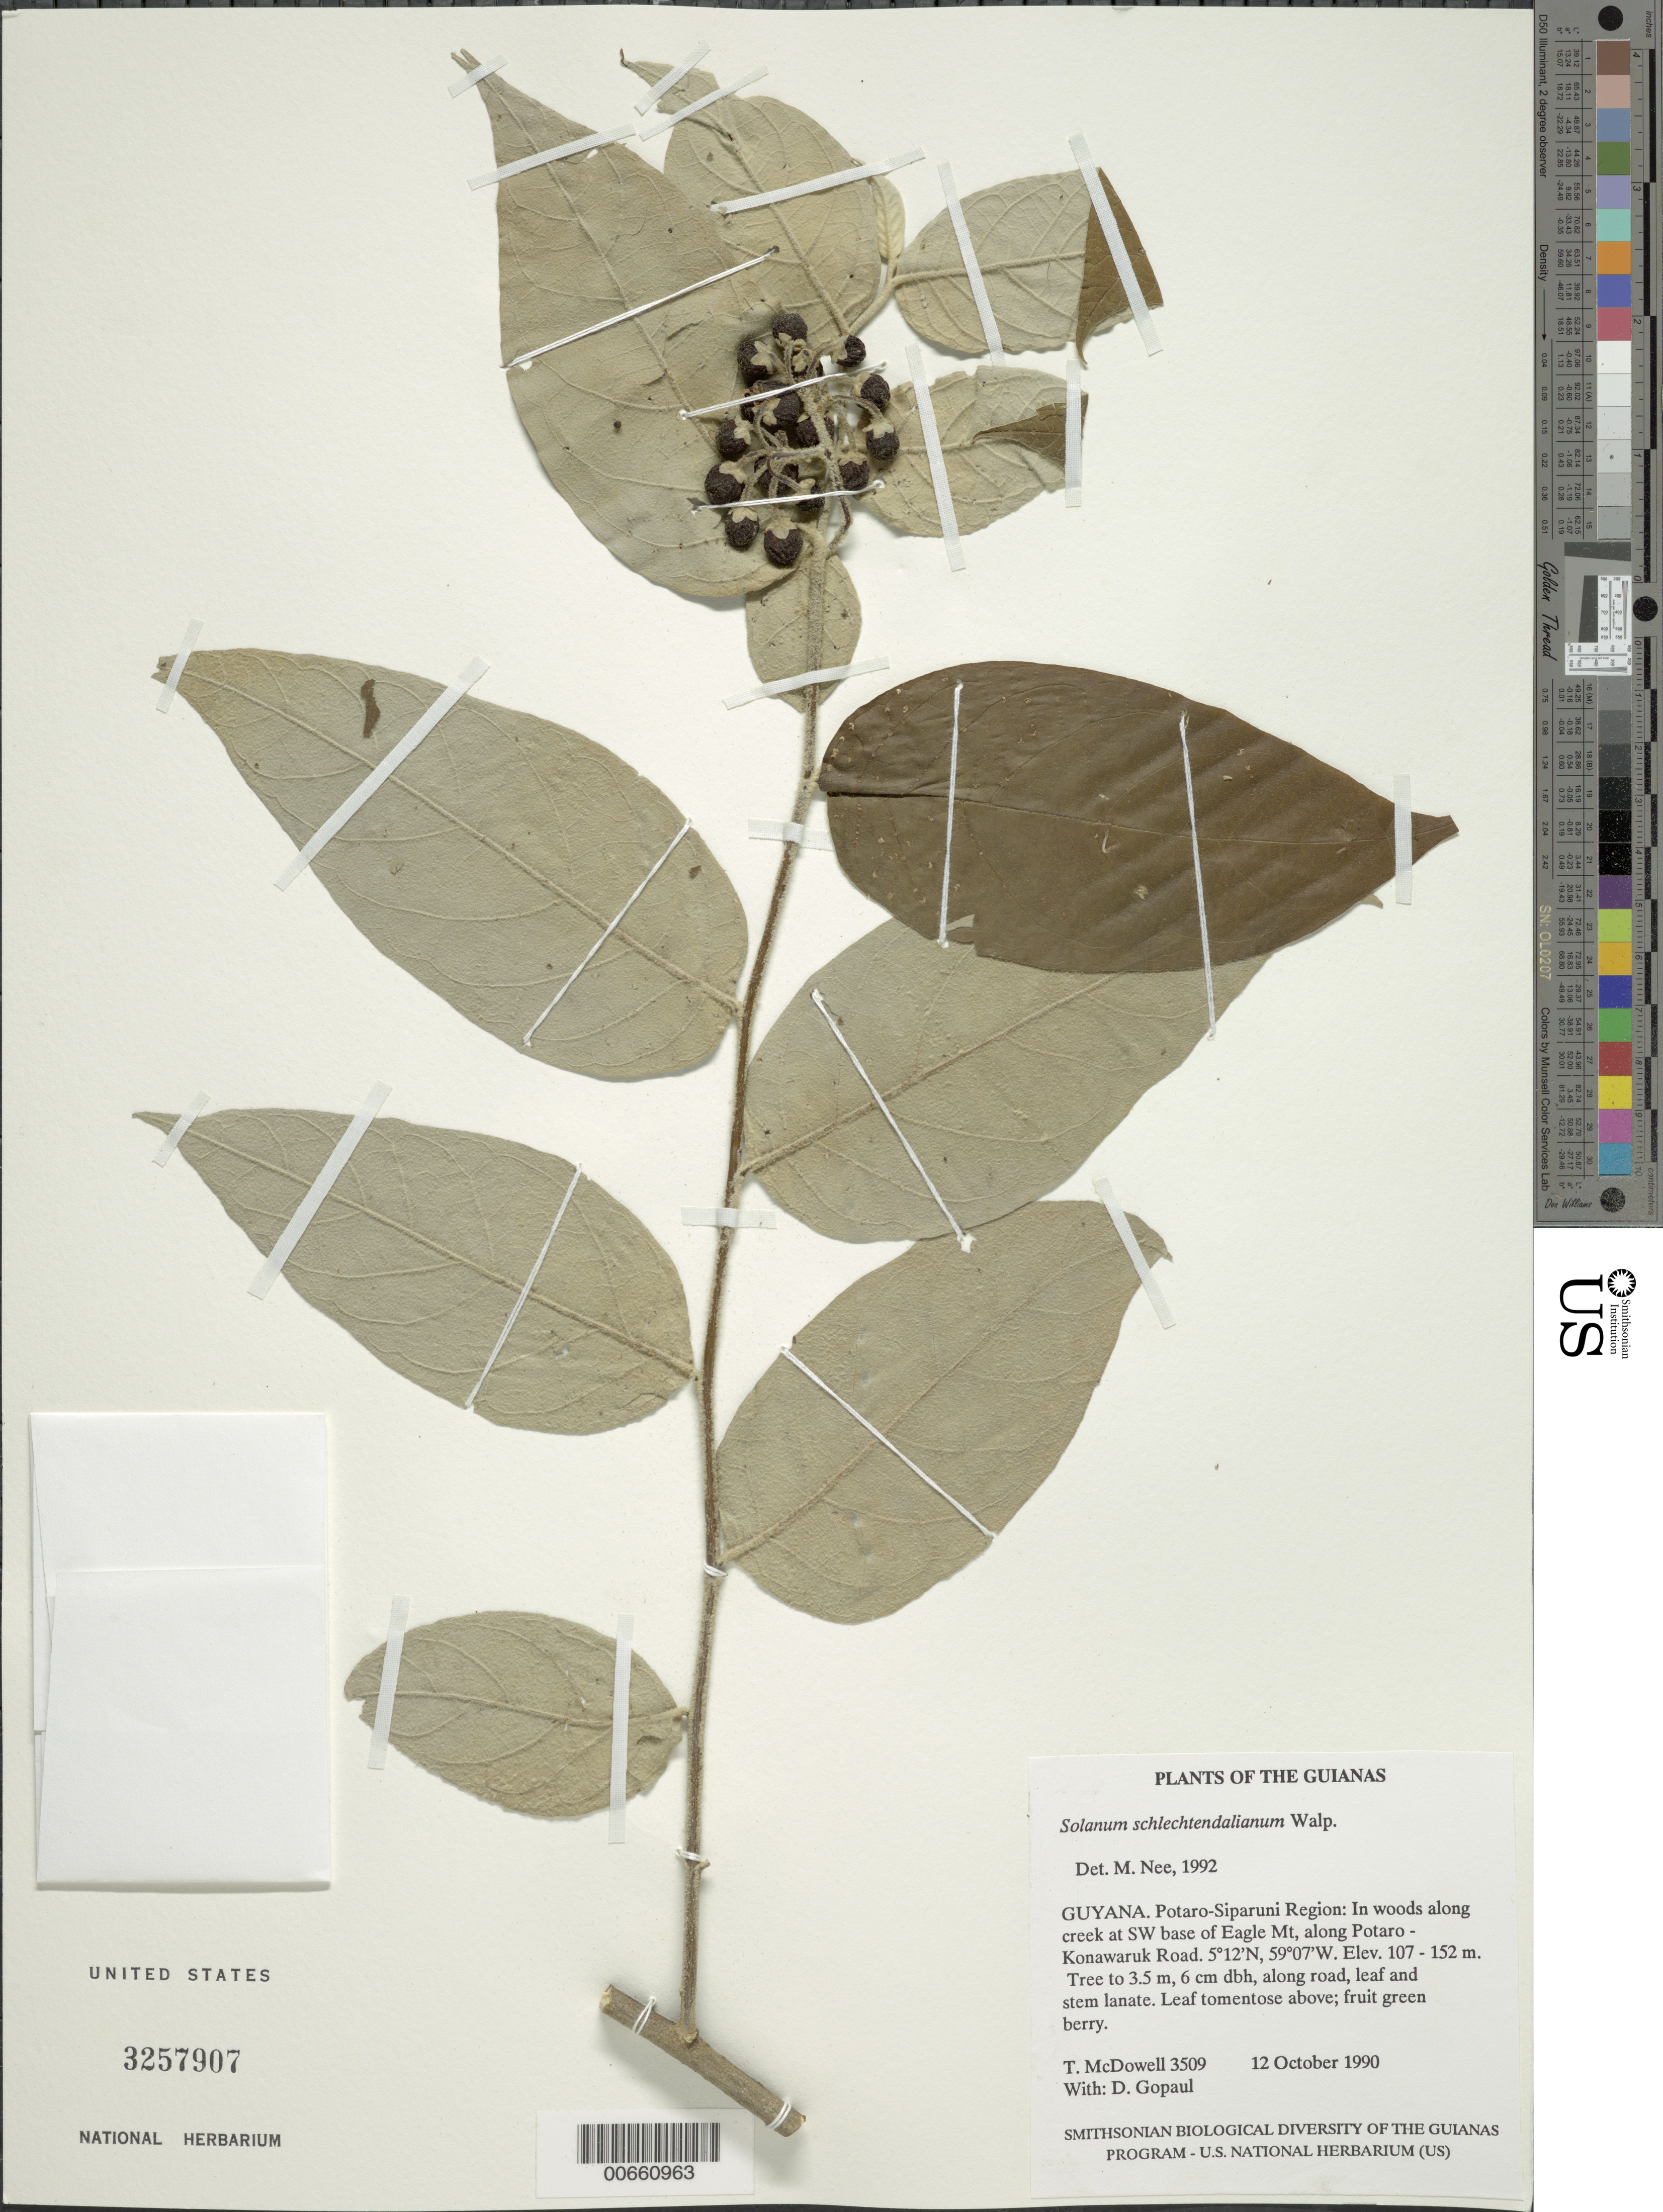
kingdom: Plantae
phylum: Tracheophyta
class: Magnoliopsida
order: Solanales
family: Solanaceae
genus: Solanum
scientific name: Solanum schlechtendalianum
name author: Walp.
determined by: Nee, Michael H.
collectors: T. McDowell & D. Gopaul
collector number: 3509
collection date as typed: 10 Oct 1990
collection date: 1990-10-10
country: Guyana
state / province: Potaro-Siparuni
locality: In woods along creek at SW base of Eagle Mt and along Potaro - Konawaruk Road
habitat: Along road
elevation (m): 107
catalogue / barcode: US 3257907